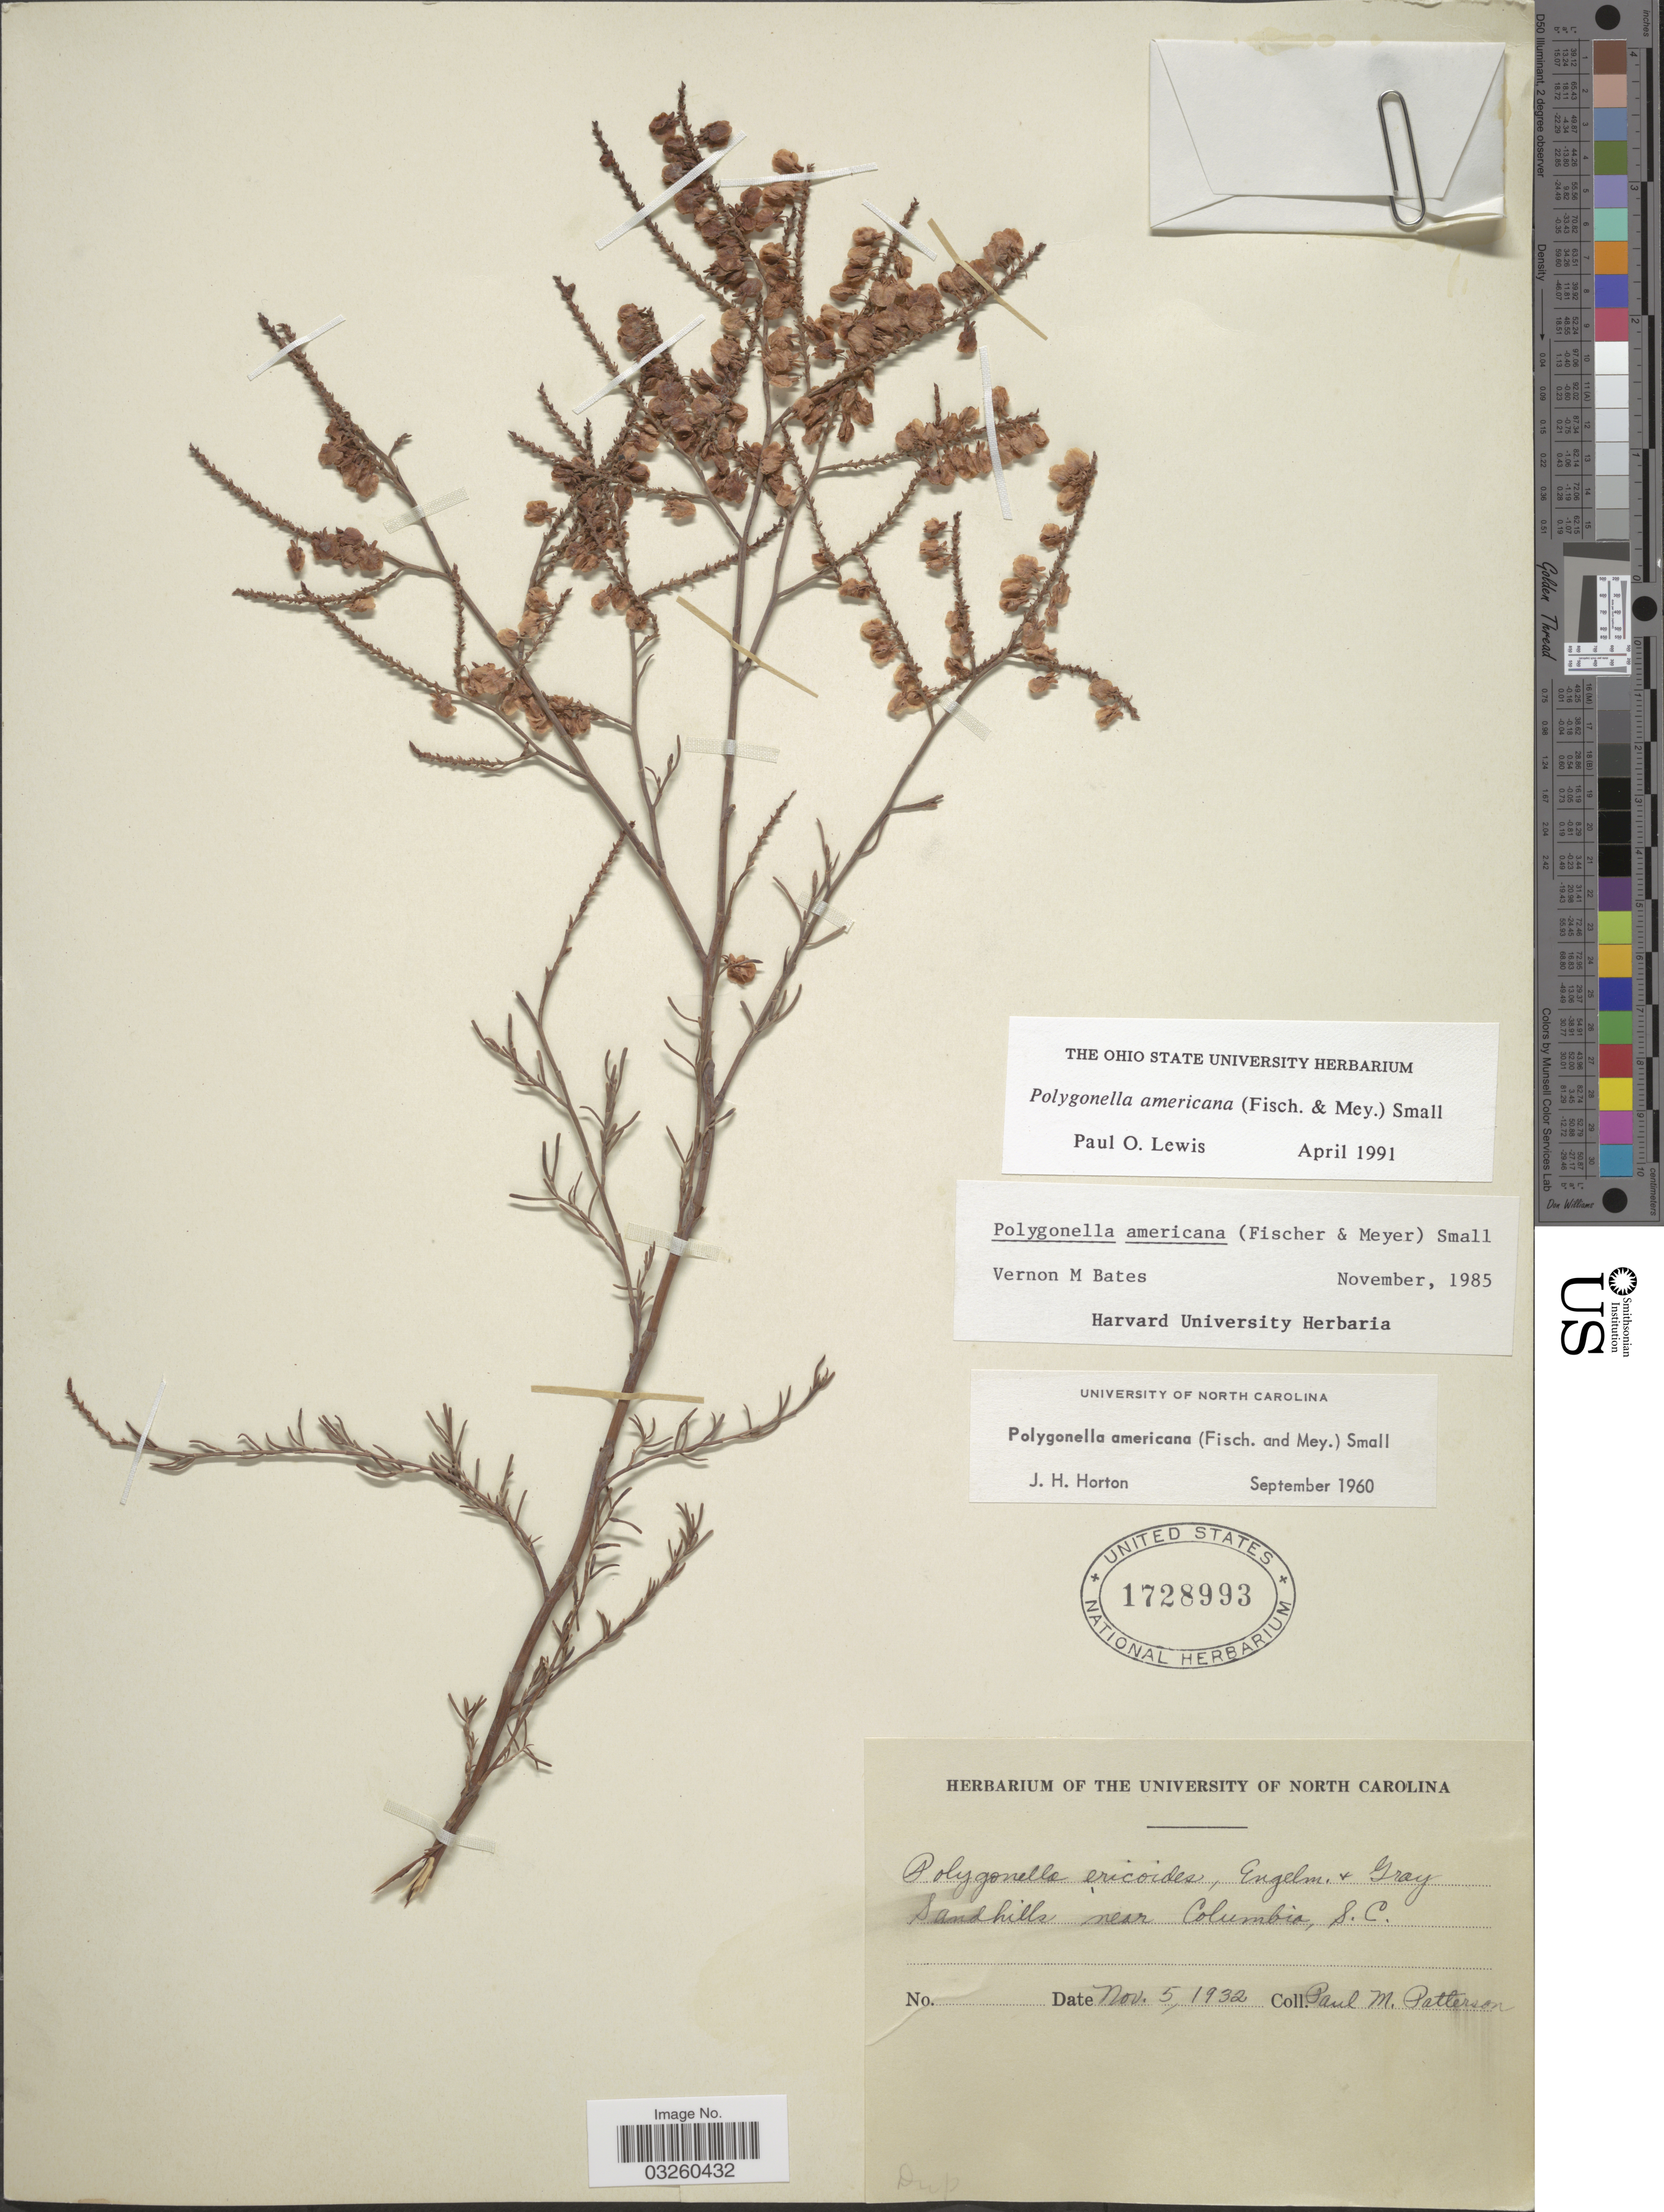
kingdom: Plantae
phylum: Tracheophyta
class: Magnoliopsida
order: Caryophyllales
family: Polygonaceae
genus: Polygonella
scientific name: Polygonella americana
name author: (Fisch. & C.A. Mey.) Small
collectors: P. Patterson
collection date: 1932-11-05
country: United States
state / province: South Carolina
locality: Sandhills near Columbia, S.C.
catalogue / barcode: US 1728993